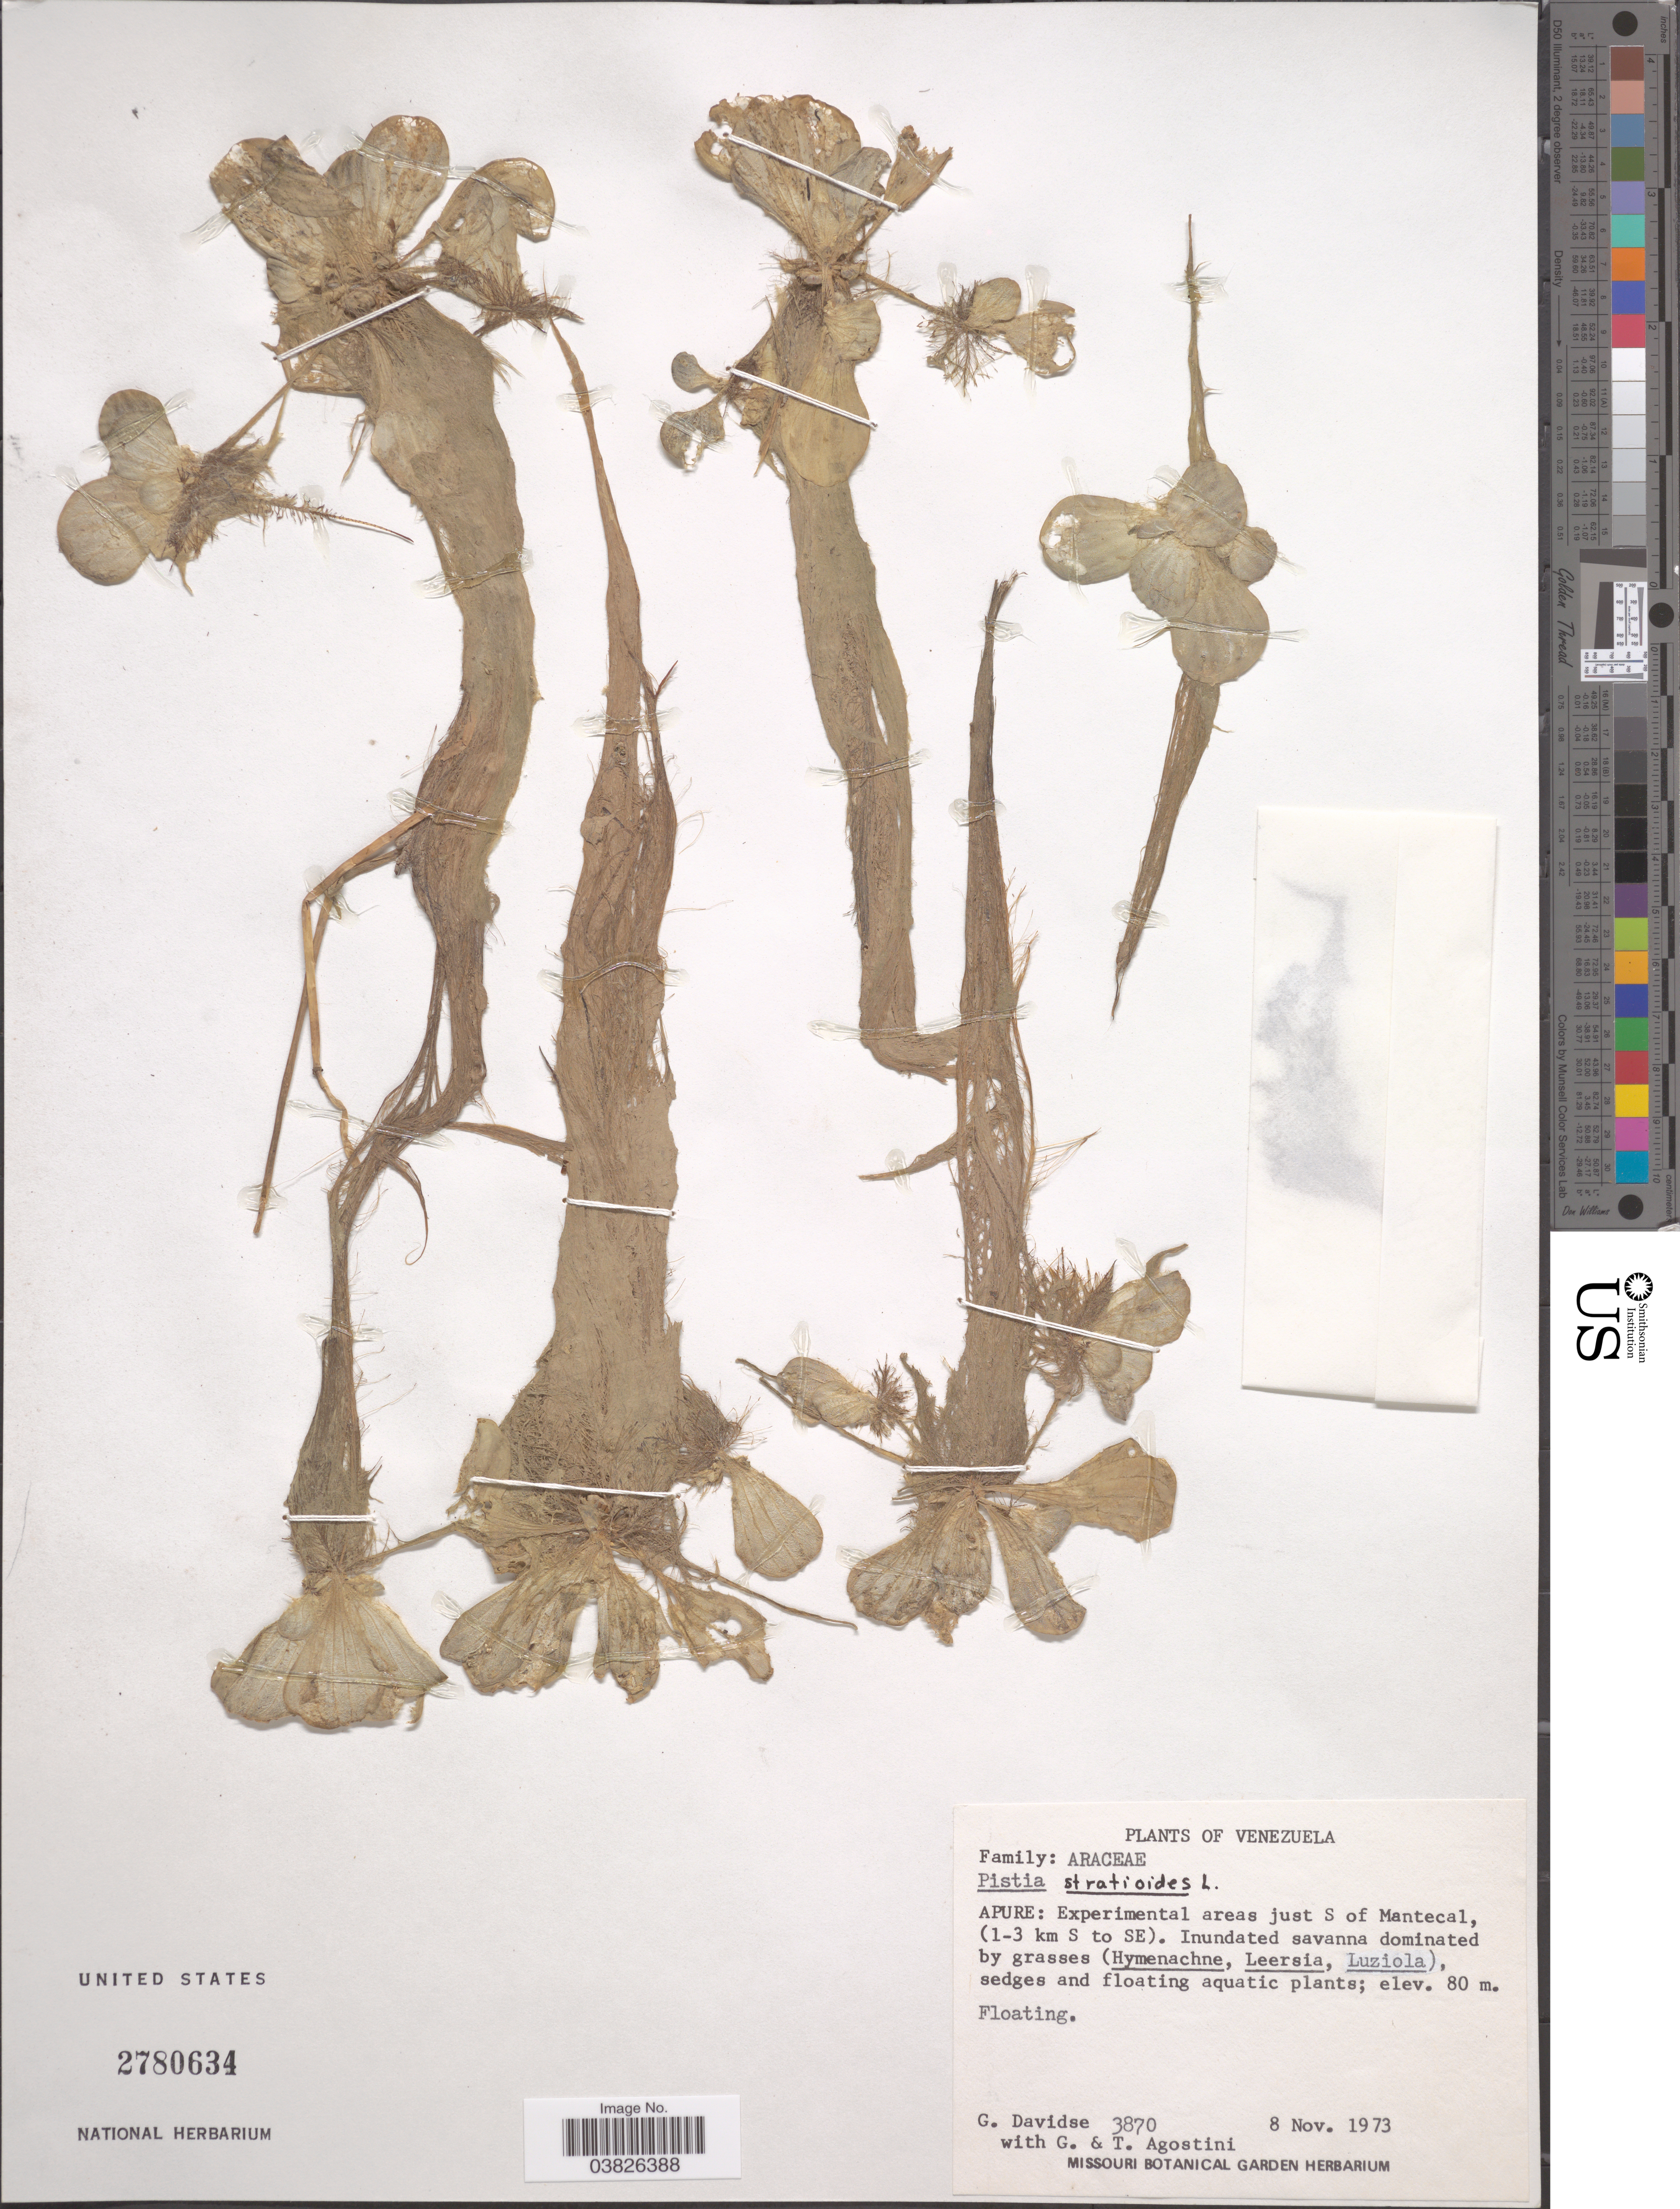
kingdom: Plantae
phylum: Tracheophyta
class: Liliopsida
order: Alismatales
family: Araceae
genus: Pistia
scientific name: Pistia stratiotes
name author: L.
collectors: G. Davidse, G. Agostini & T. Agostini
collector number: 3870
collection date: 1973-11-08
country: Venezuela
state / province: Apure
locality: Experimental areas just S of Mantecal, (1-3 km S to SE).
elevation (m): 80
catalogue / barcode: US 2780634